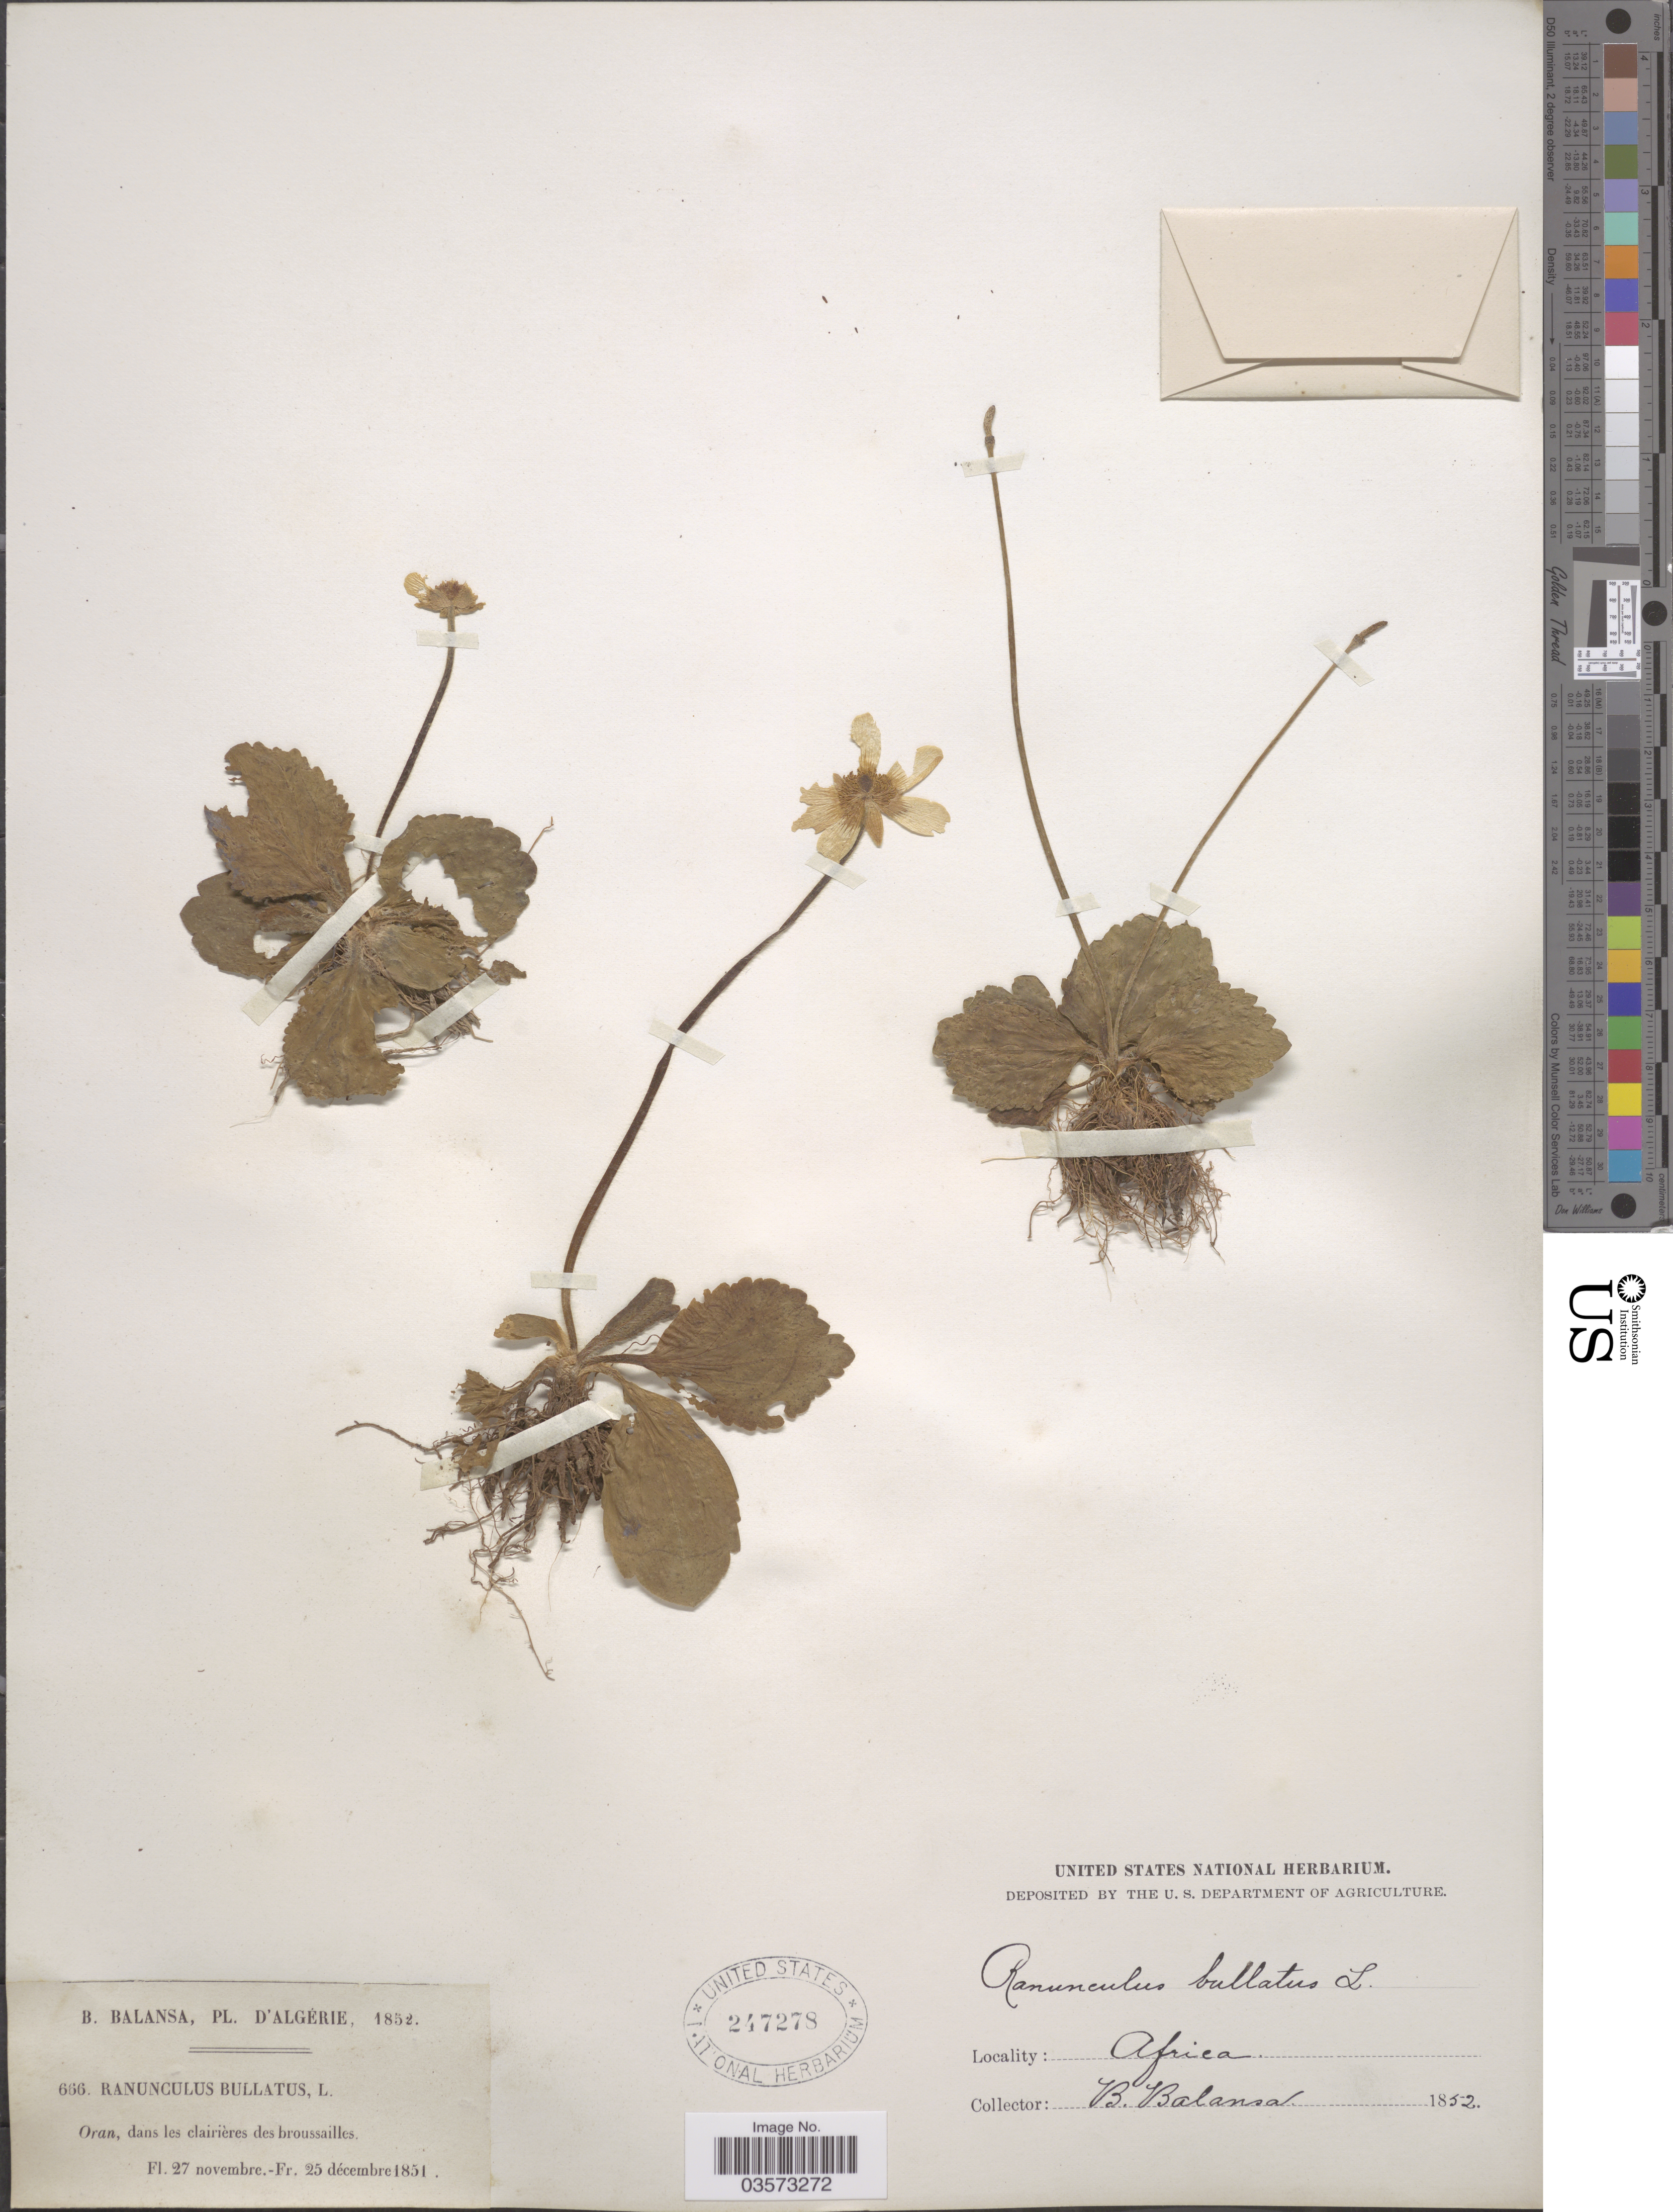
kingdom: Plantae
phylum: Tracheophyta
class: Magnoliopsida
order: Ranunculales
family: Ranunculaceae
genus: Ranunculus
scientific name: Ranunculus bullatus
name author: L.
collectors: B. Balansa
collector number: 666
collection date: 1851-11-27/1851-12-25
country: Algeria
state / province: Oran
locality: Algérie. Oran, dans les clairières des brousailles.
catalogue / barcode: US 247278